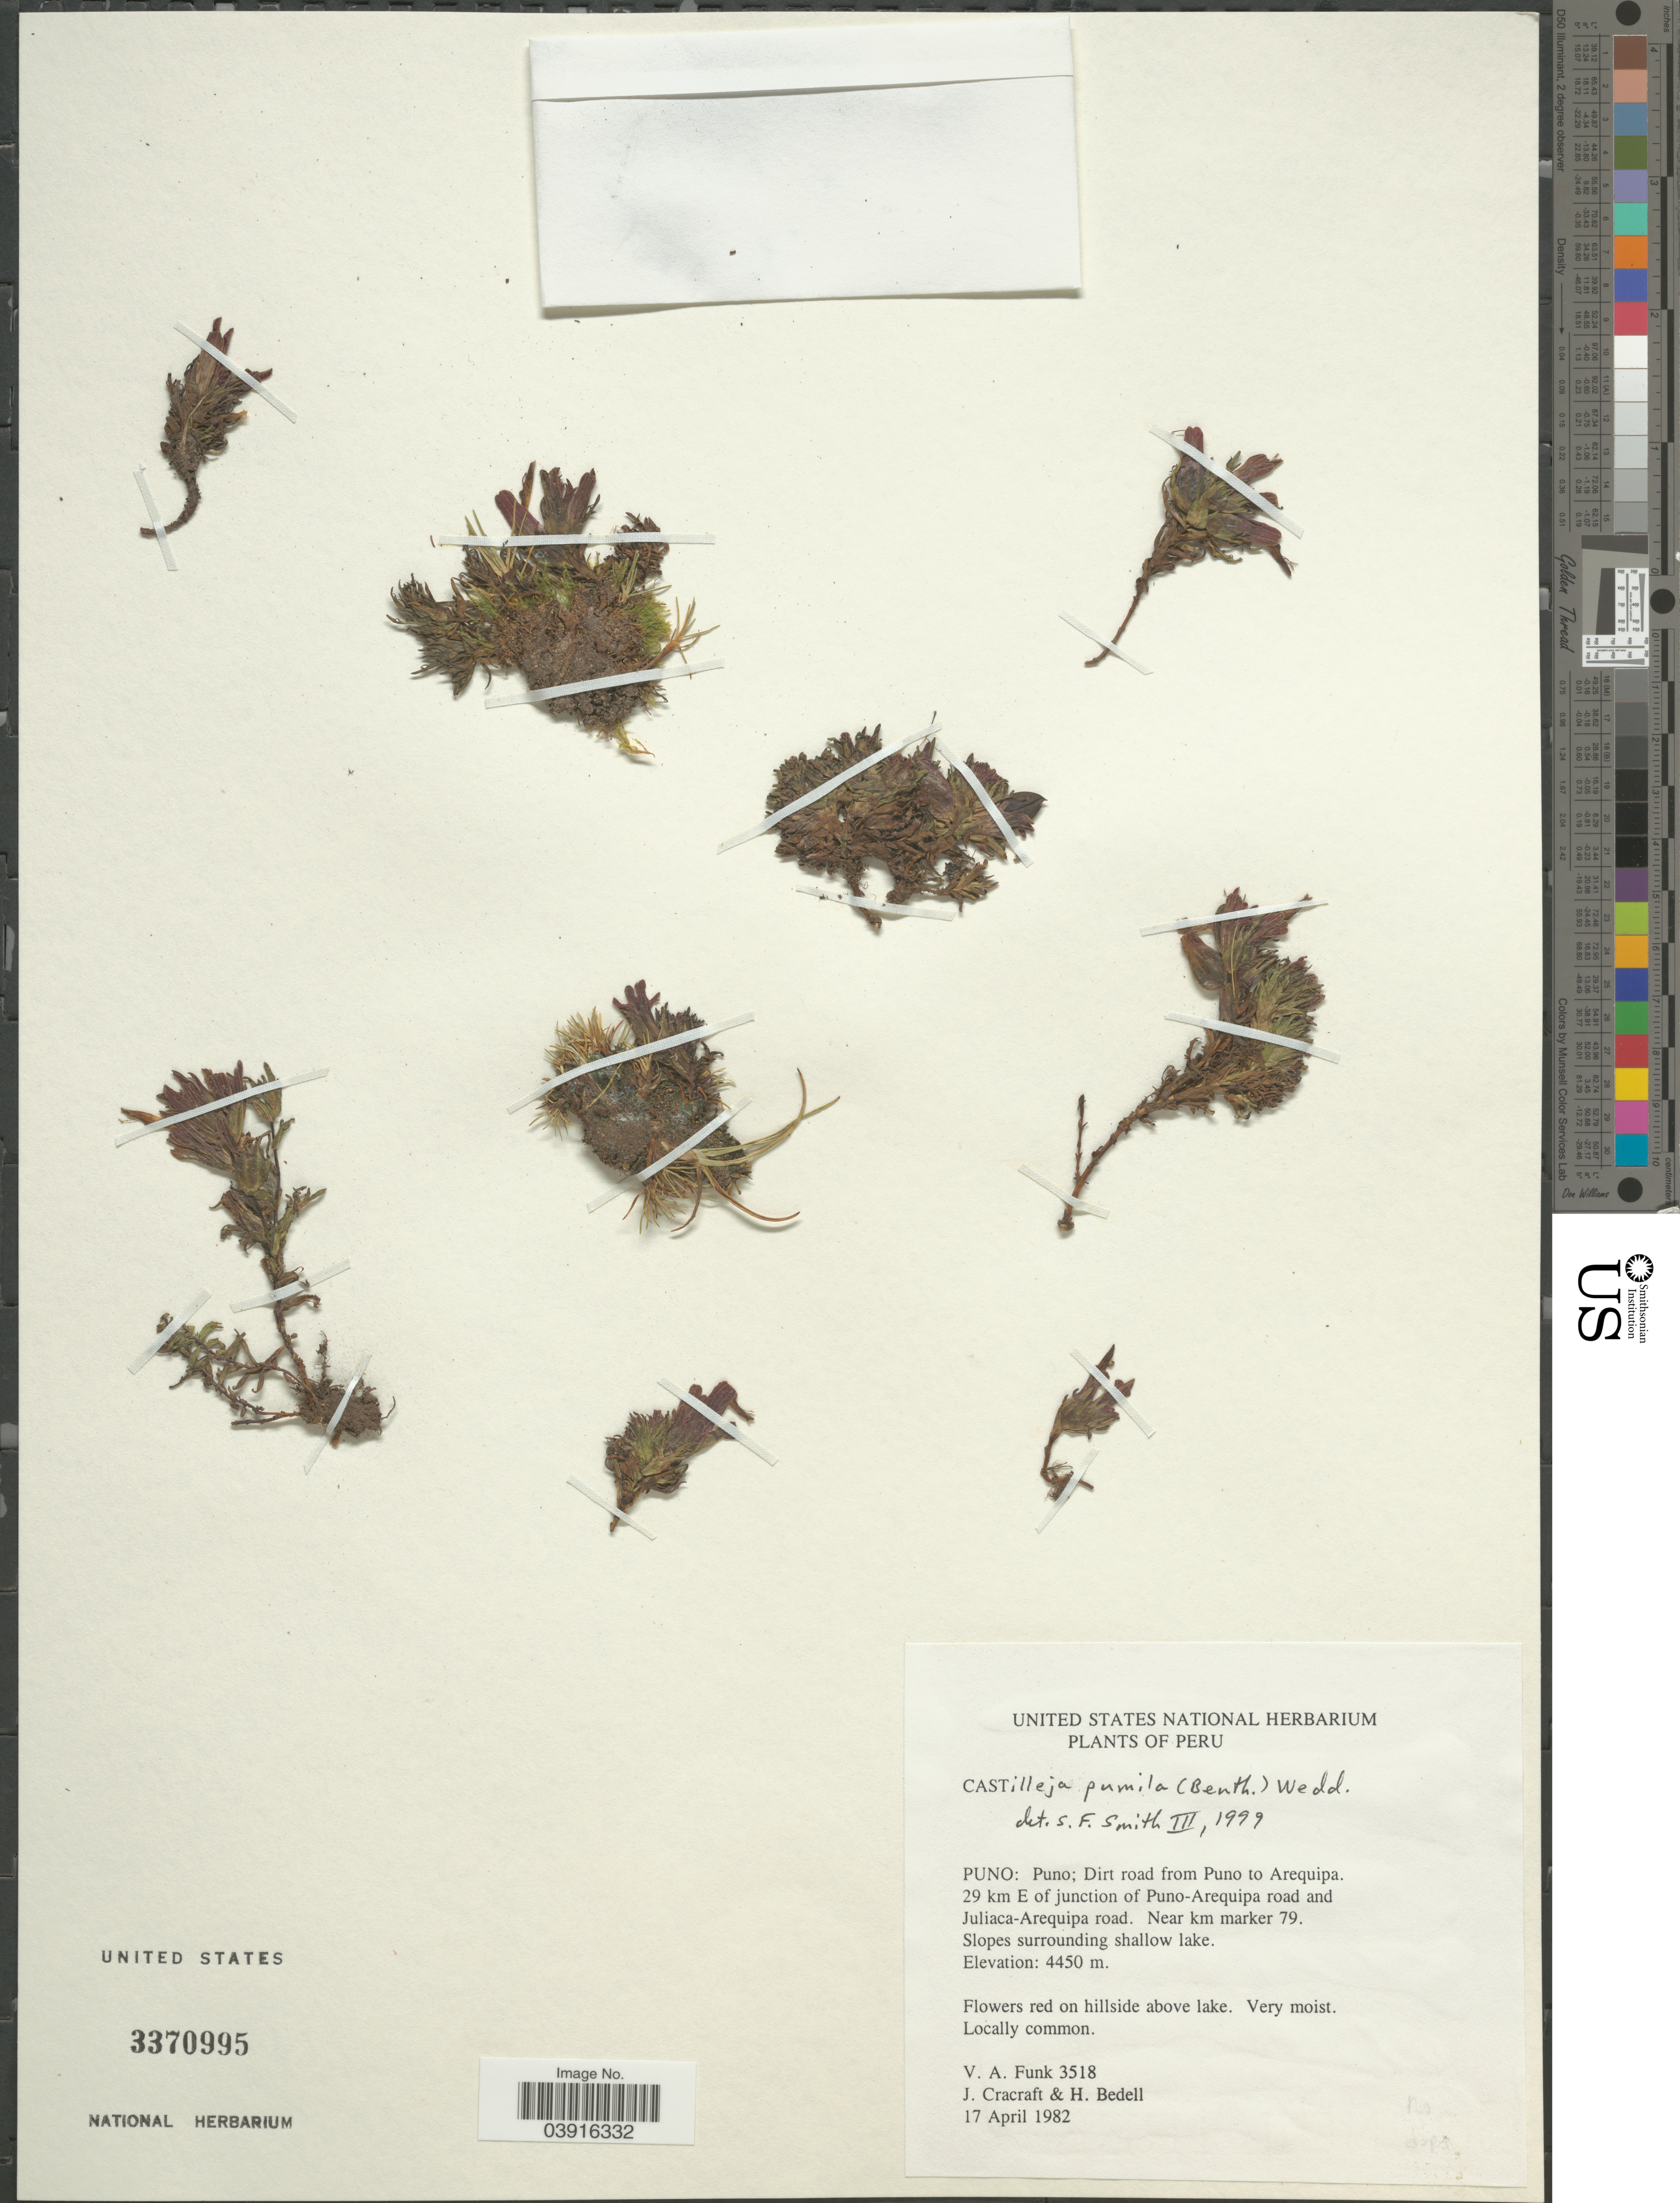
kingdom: Plantae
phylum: Tracheophyta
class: Magnoliopsida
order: Lamiales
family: Orobanchaceae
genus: Castilleja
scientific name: Castilleja pumila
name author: (Benth.) Wedd.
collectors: V. Funk, J. L. Cracraft & H. Bedell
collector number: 3518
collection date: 1982-04-17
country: Peru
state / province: Puno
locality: Puno; Dirt road from Puno to Arequipa. 29 km E of junction of Puno-Arequipa road and Juliaca-Arequipa road. Near km marker 79.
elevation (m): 4450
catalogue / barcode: US 3370995